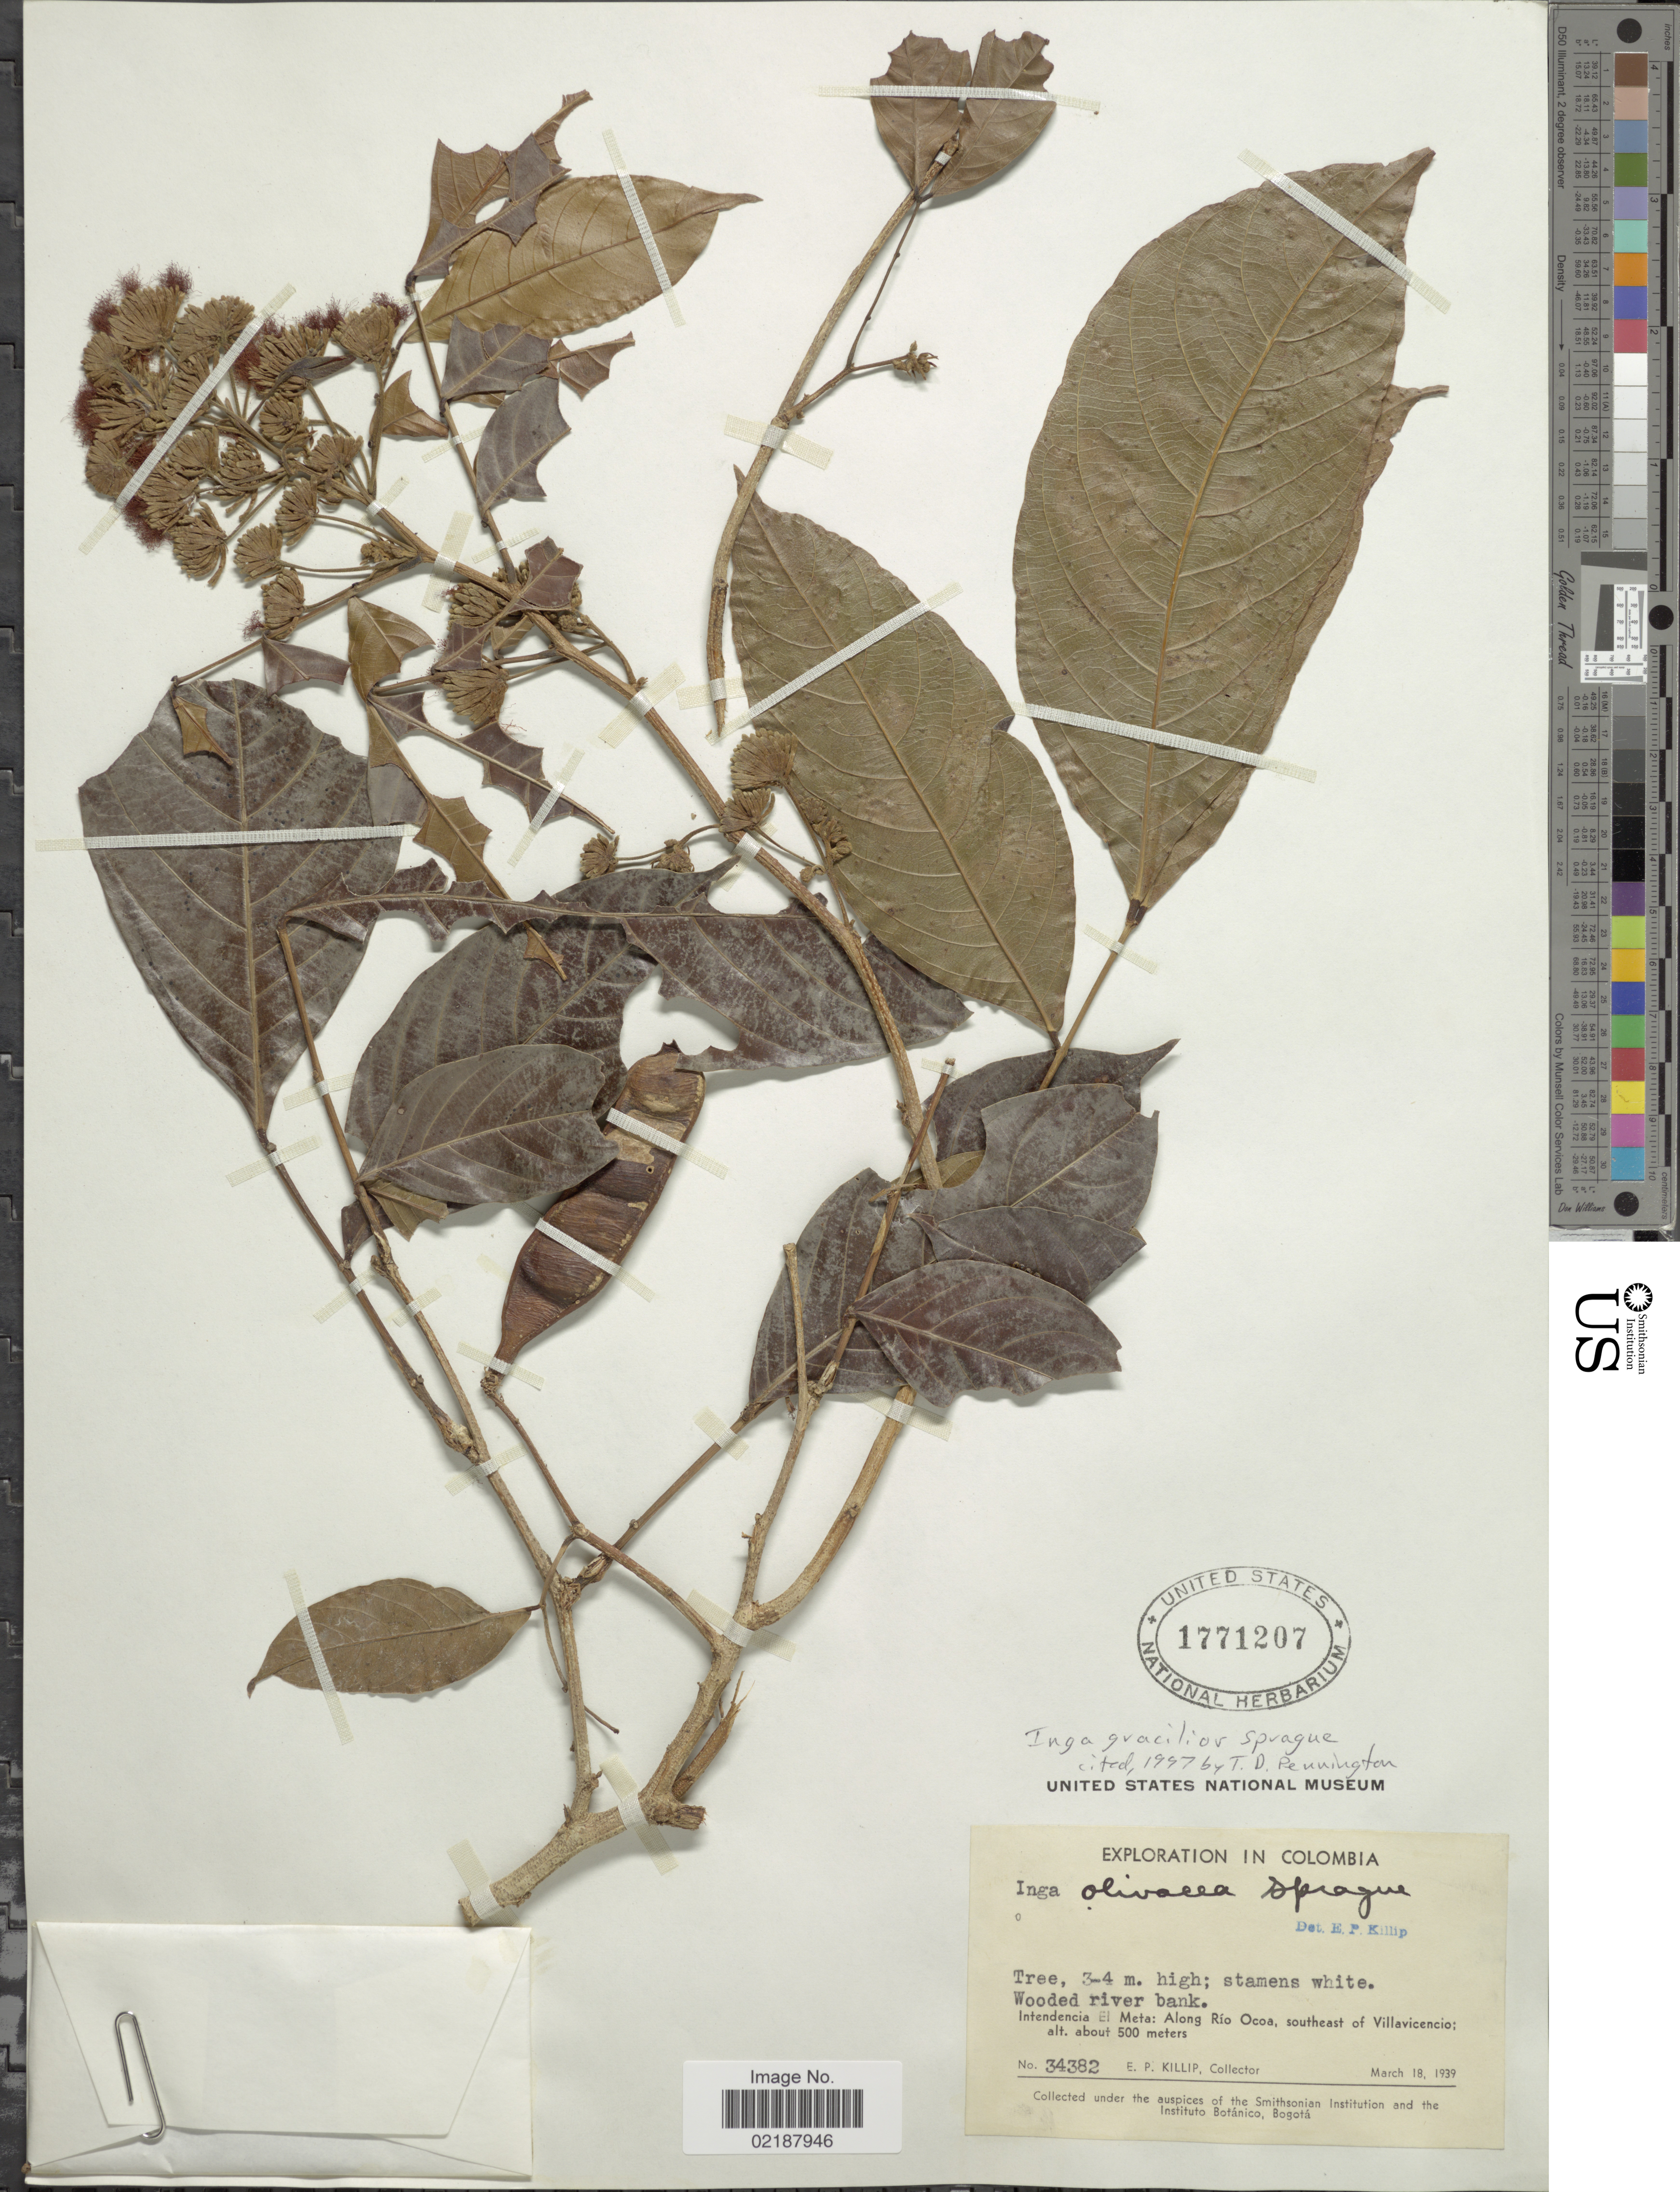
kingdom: Plantae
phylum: Tracheophyta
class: Magnoliopsida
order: Fabales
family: Fabaceae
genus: Inga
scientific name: Inga gracilior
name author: Sprague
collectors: E. P. Killip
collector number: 34382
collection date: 1939-03-18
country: Colombia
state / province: Meta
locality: Wooded river bank, Intendencia El Meta: Along Rio Ocoa, southeast of Villavicencio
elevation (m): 500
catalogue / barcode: US 1771207